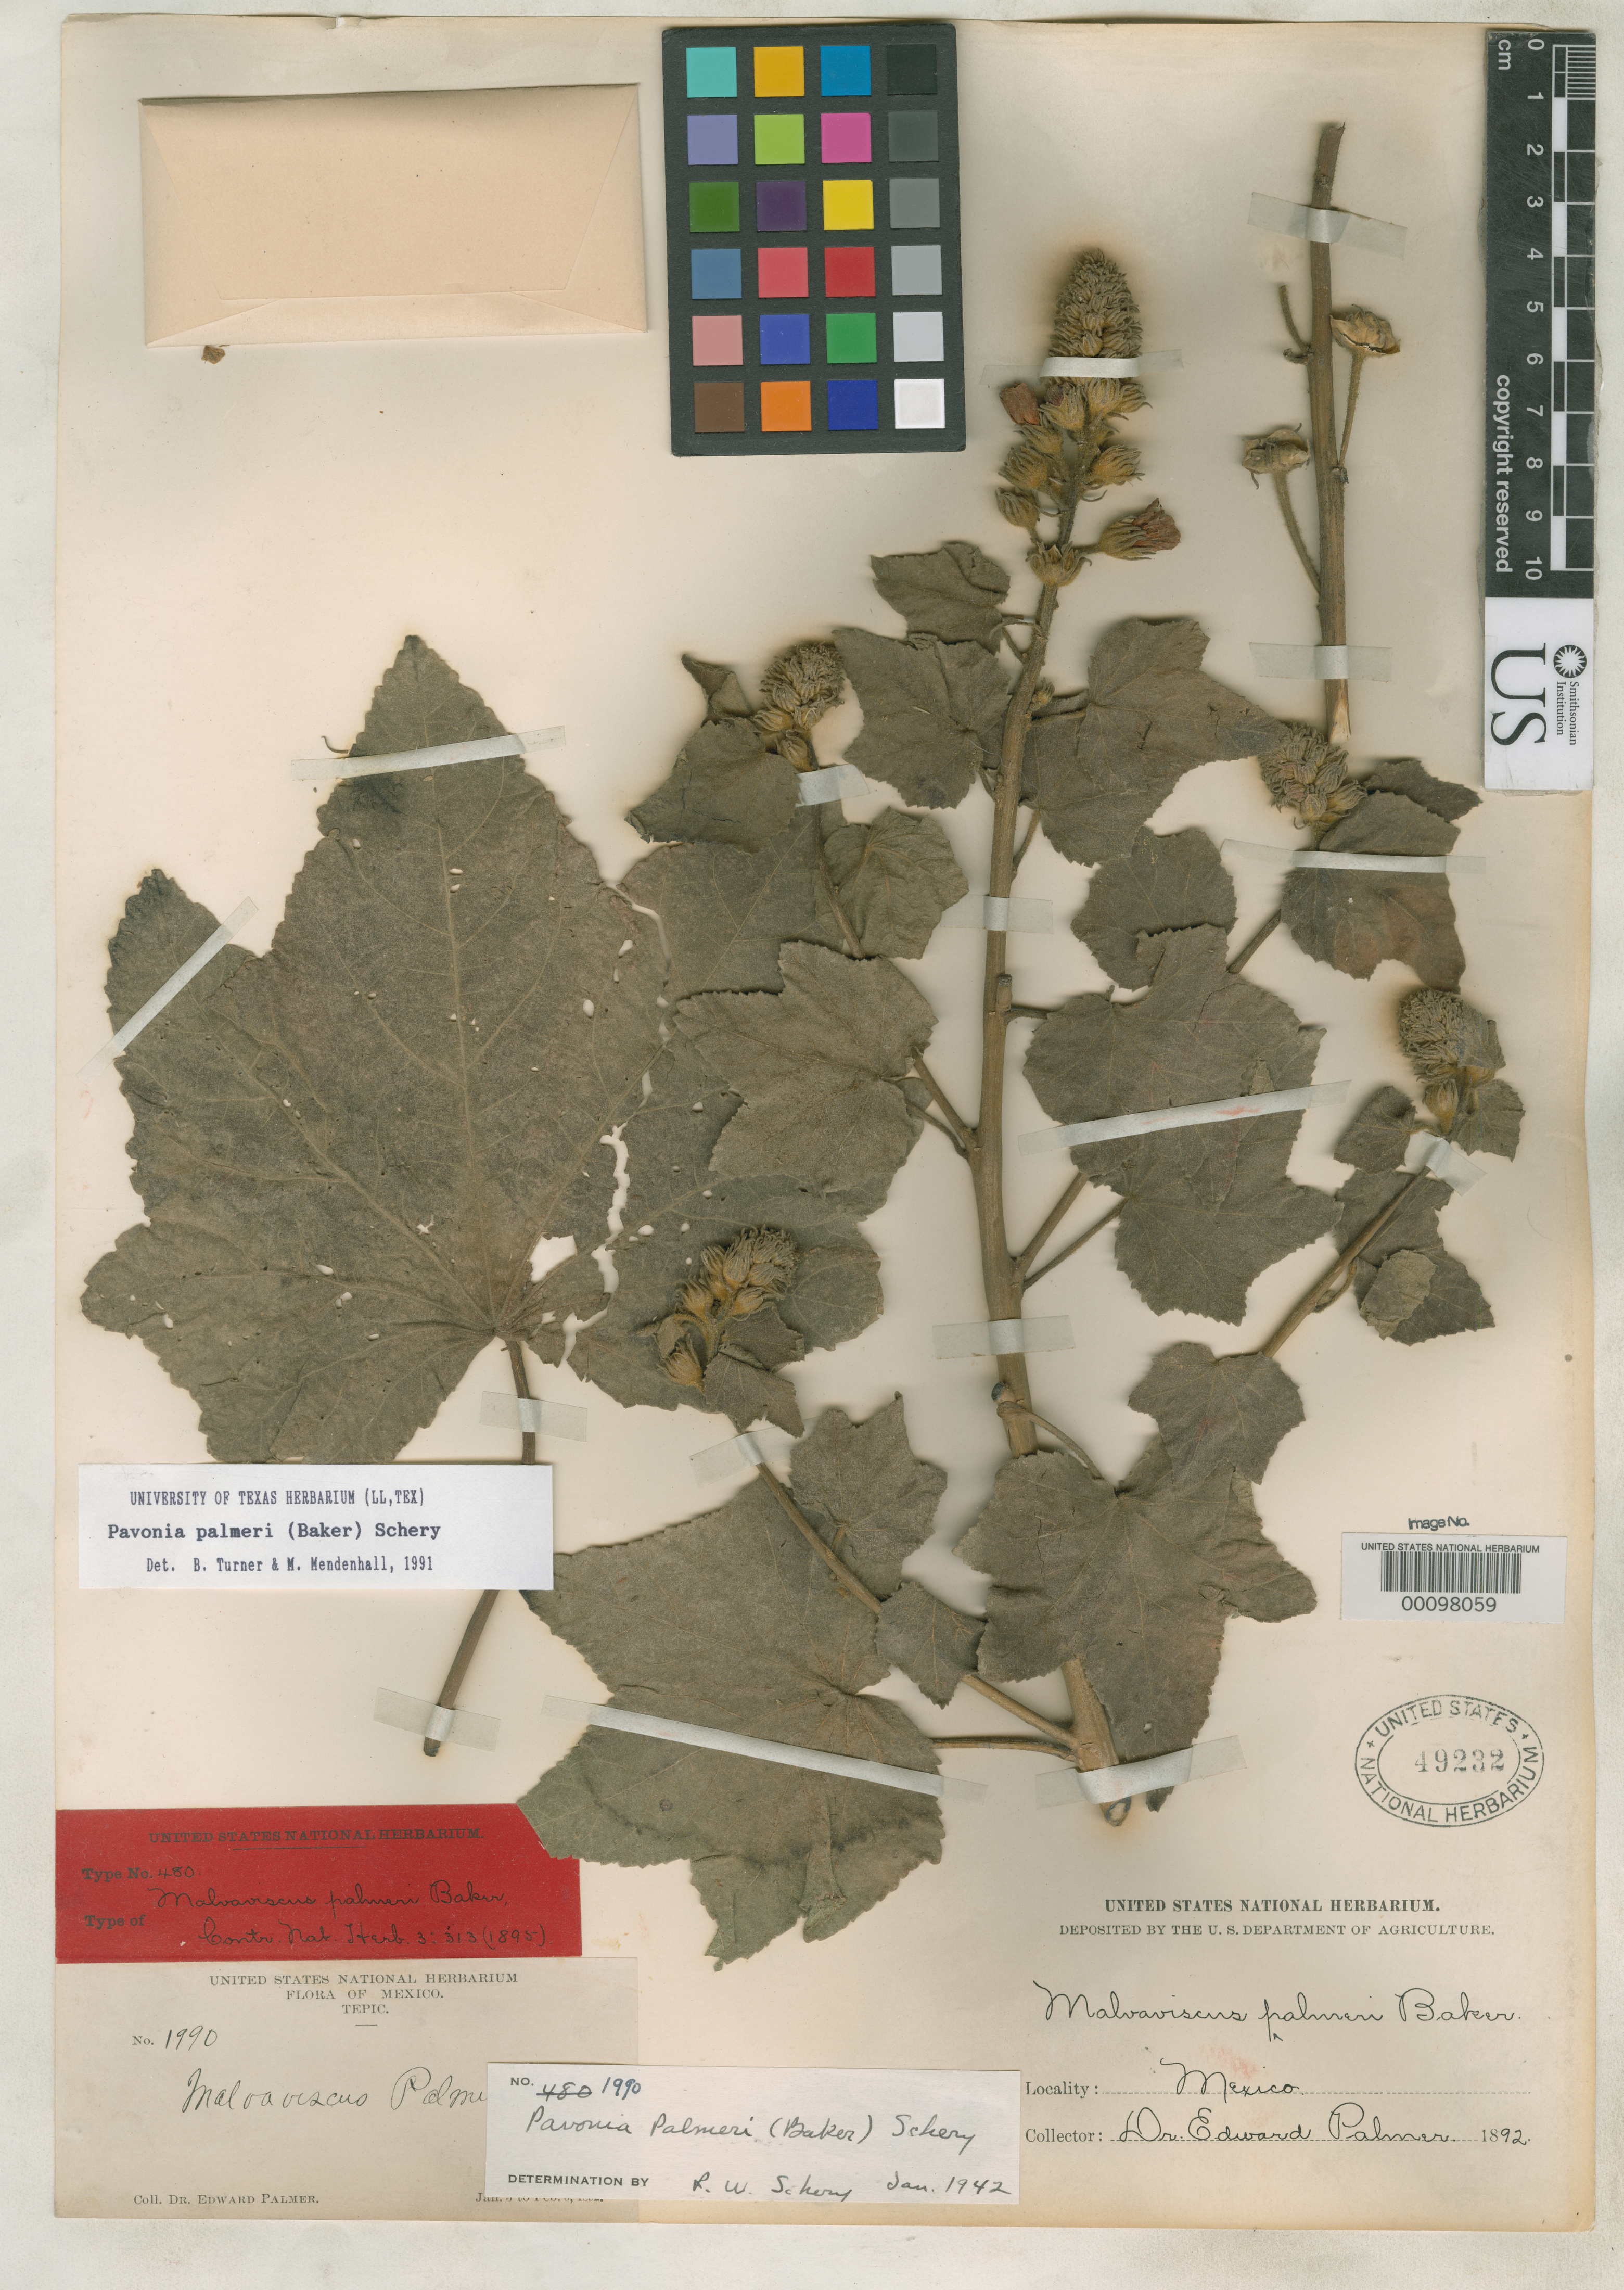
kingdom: Plantae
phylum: Tracheophyta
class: Magnoliopsida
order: Malvales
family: Malvaceae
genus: Malvaviscus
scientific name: Malvaviscus palmeri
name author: Baker f. in Rose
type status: Type Collection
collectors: E. Palmer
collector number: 1990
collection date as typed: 05 Jan 1892 to 06 Feb 1892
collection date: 1892-01-05/1892-02-06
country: Mexico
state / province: Nayarit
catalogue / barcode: US 49232